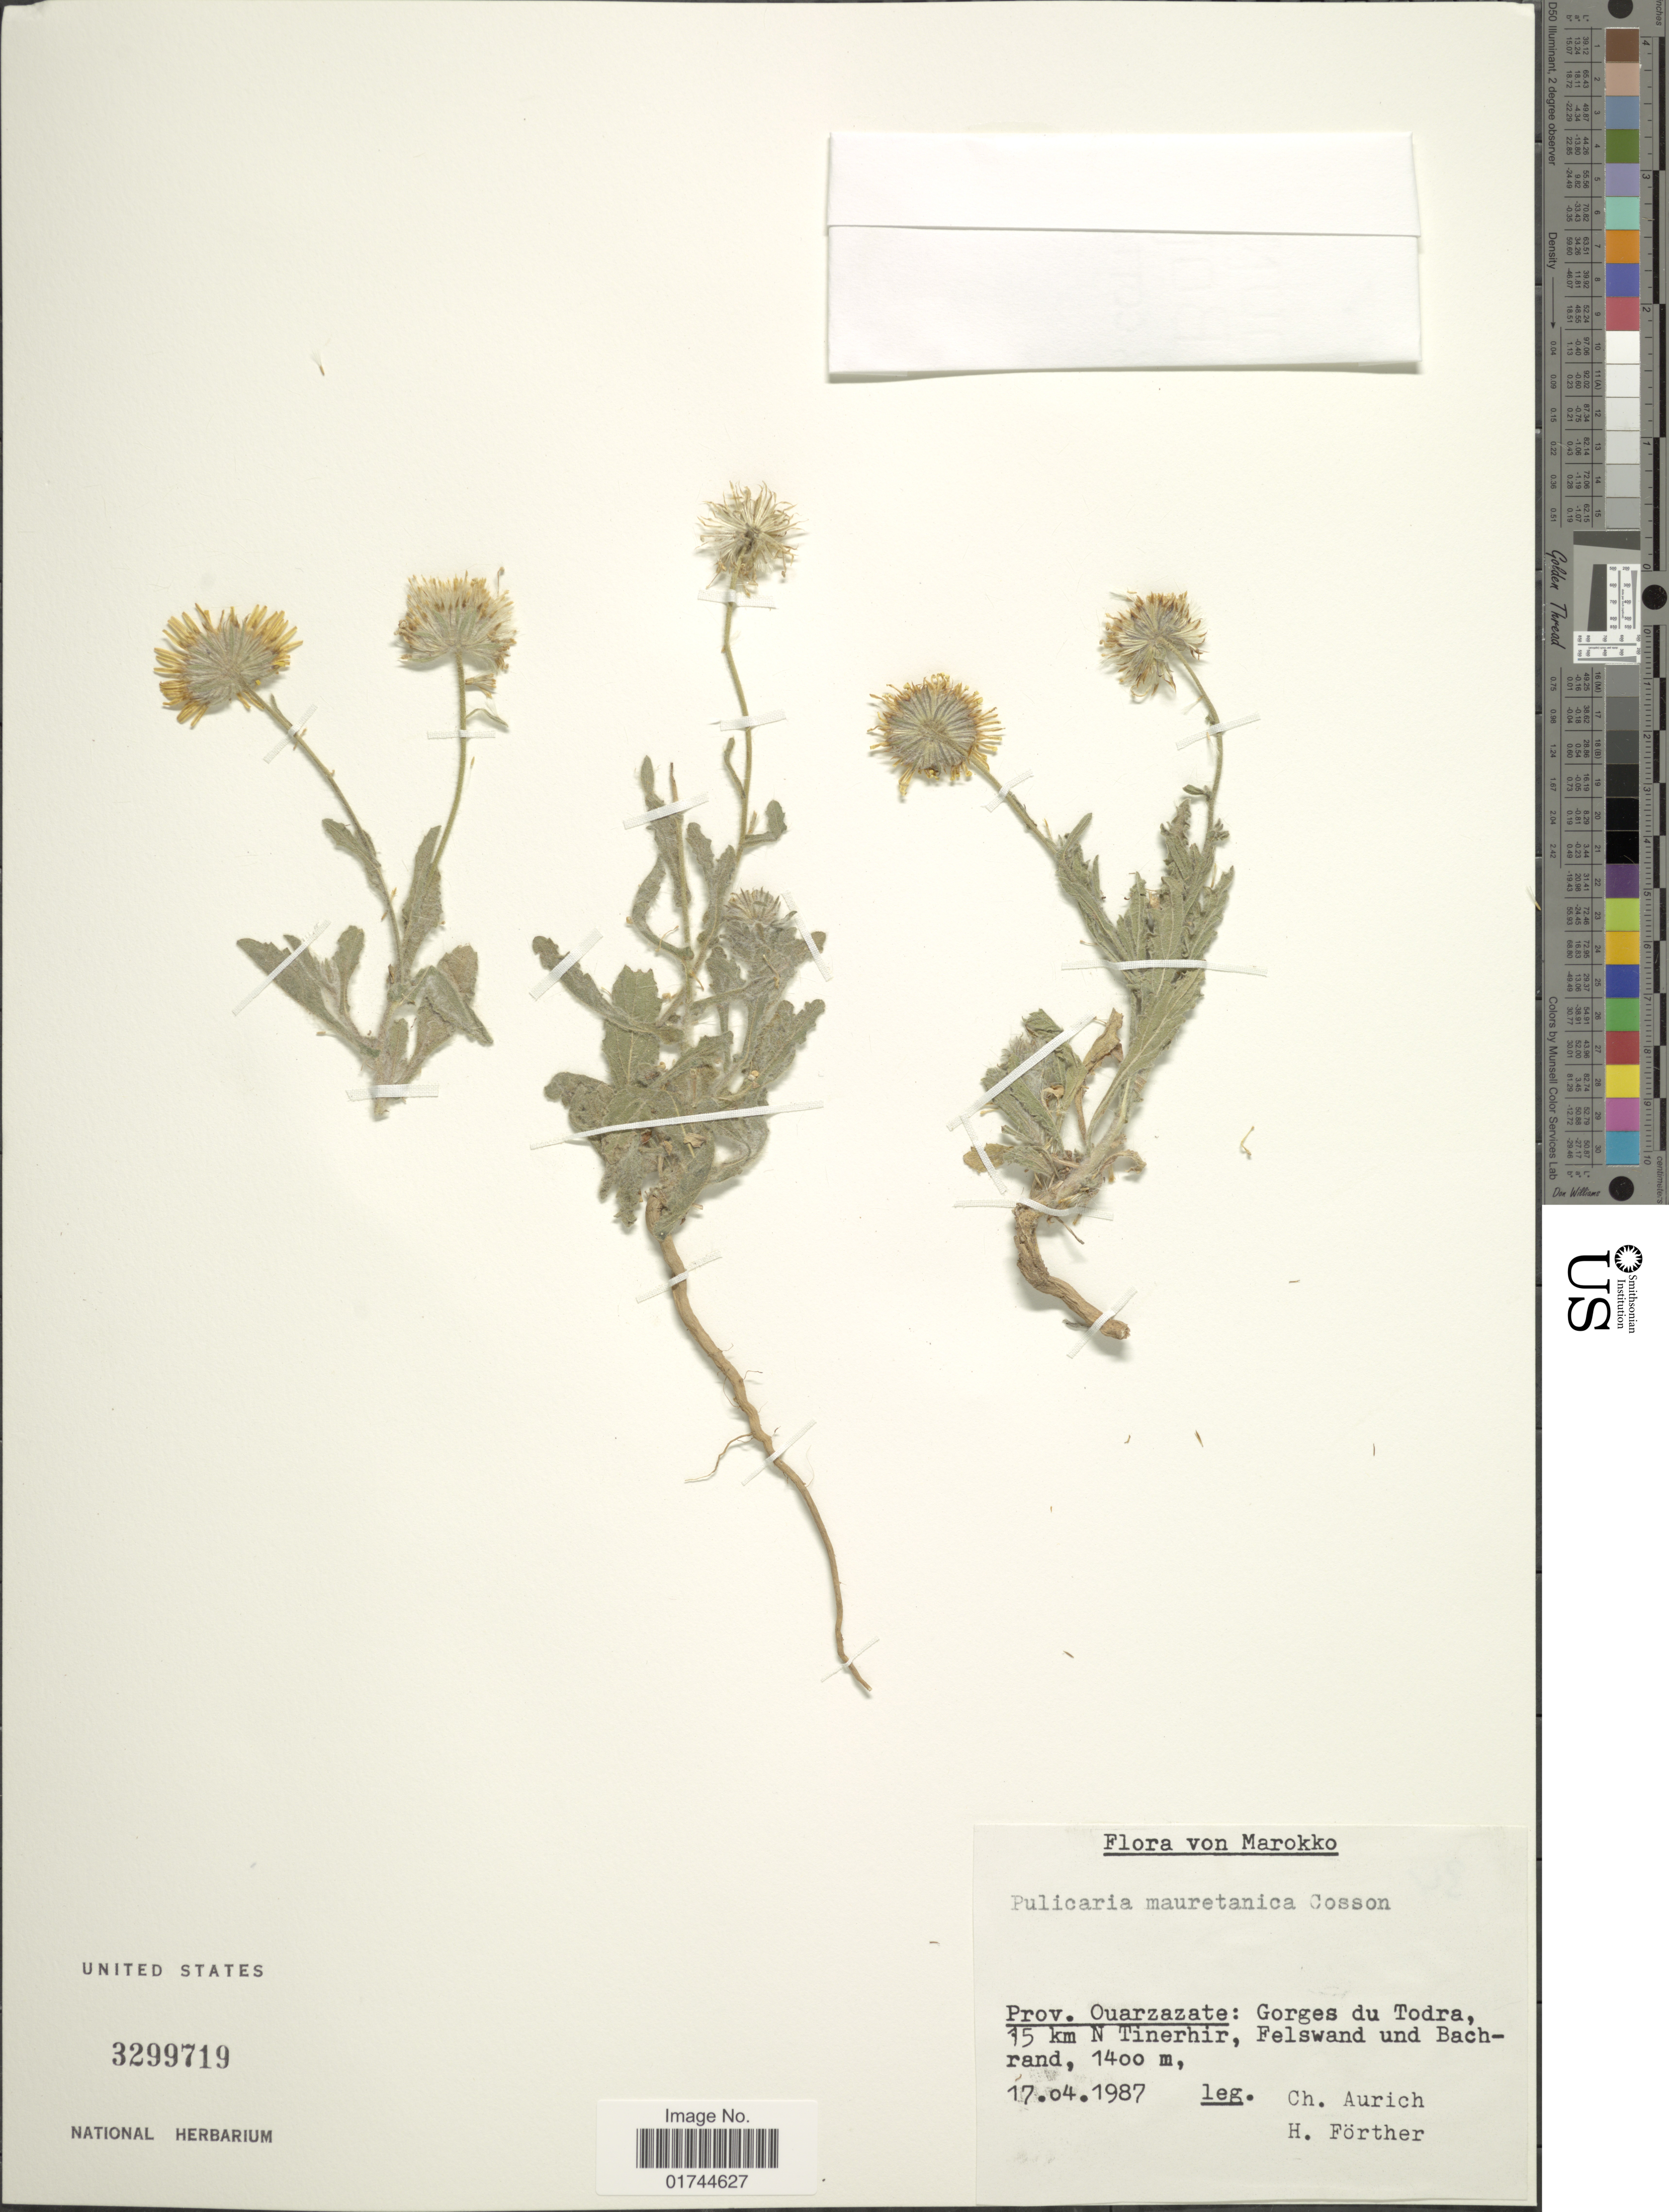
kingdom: Plantae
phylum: Tracheophyta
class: Magnoliopsida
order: Asterales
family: Asteraceae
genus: Pulicaria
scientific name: Pulicaria mauritanica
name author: Batt.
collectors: C. Aurich & H. Förther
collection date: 1987-04-17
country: Morocco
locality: Prov. Ouarzazate: Gorges du Todra, 15 km N Tinerhir, Felswand und Bachrand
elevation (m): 1400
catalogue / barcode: US 3299719